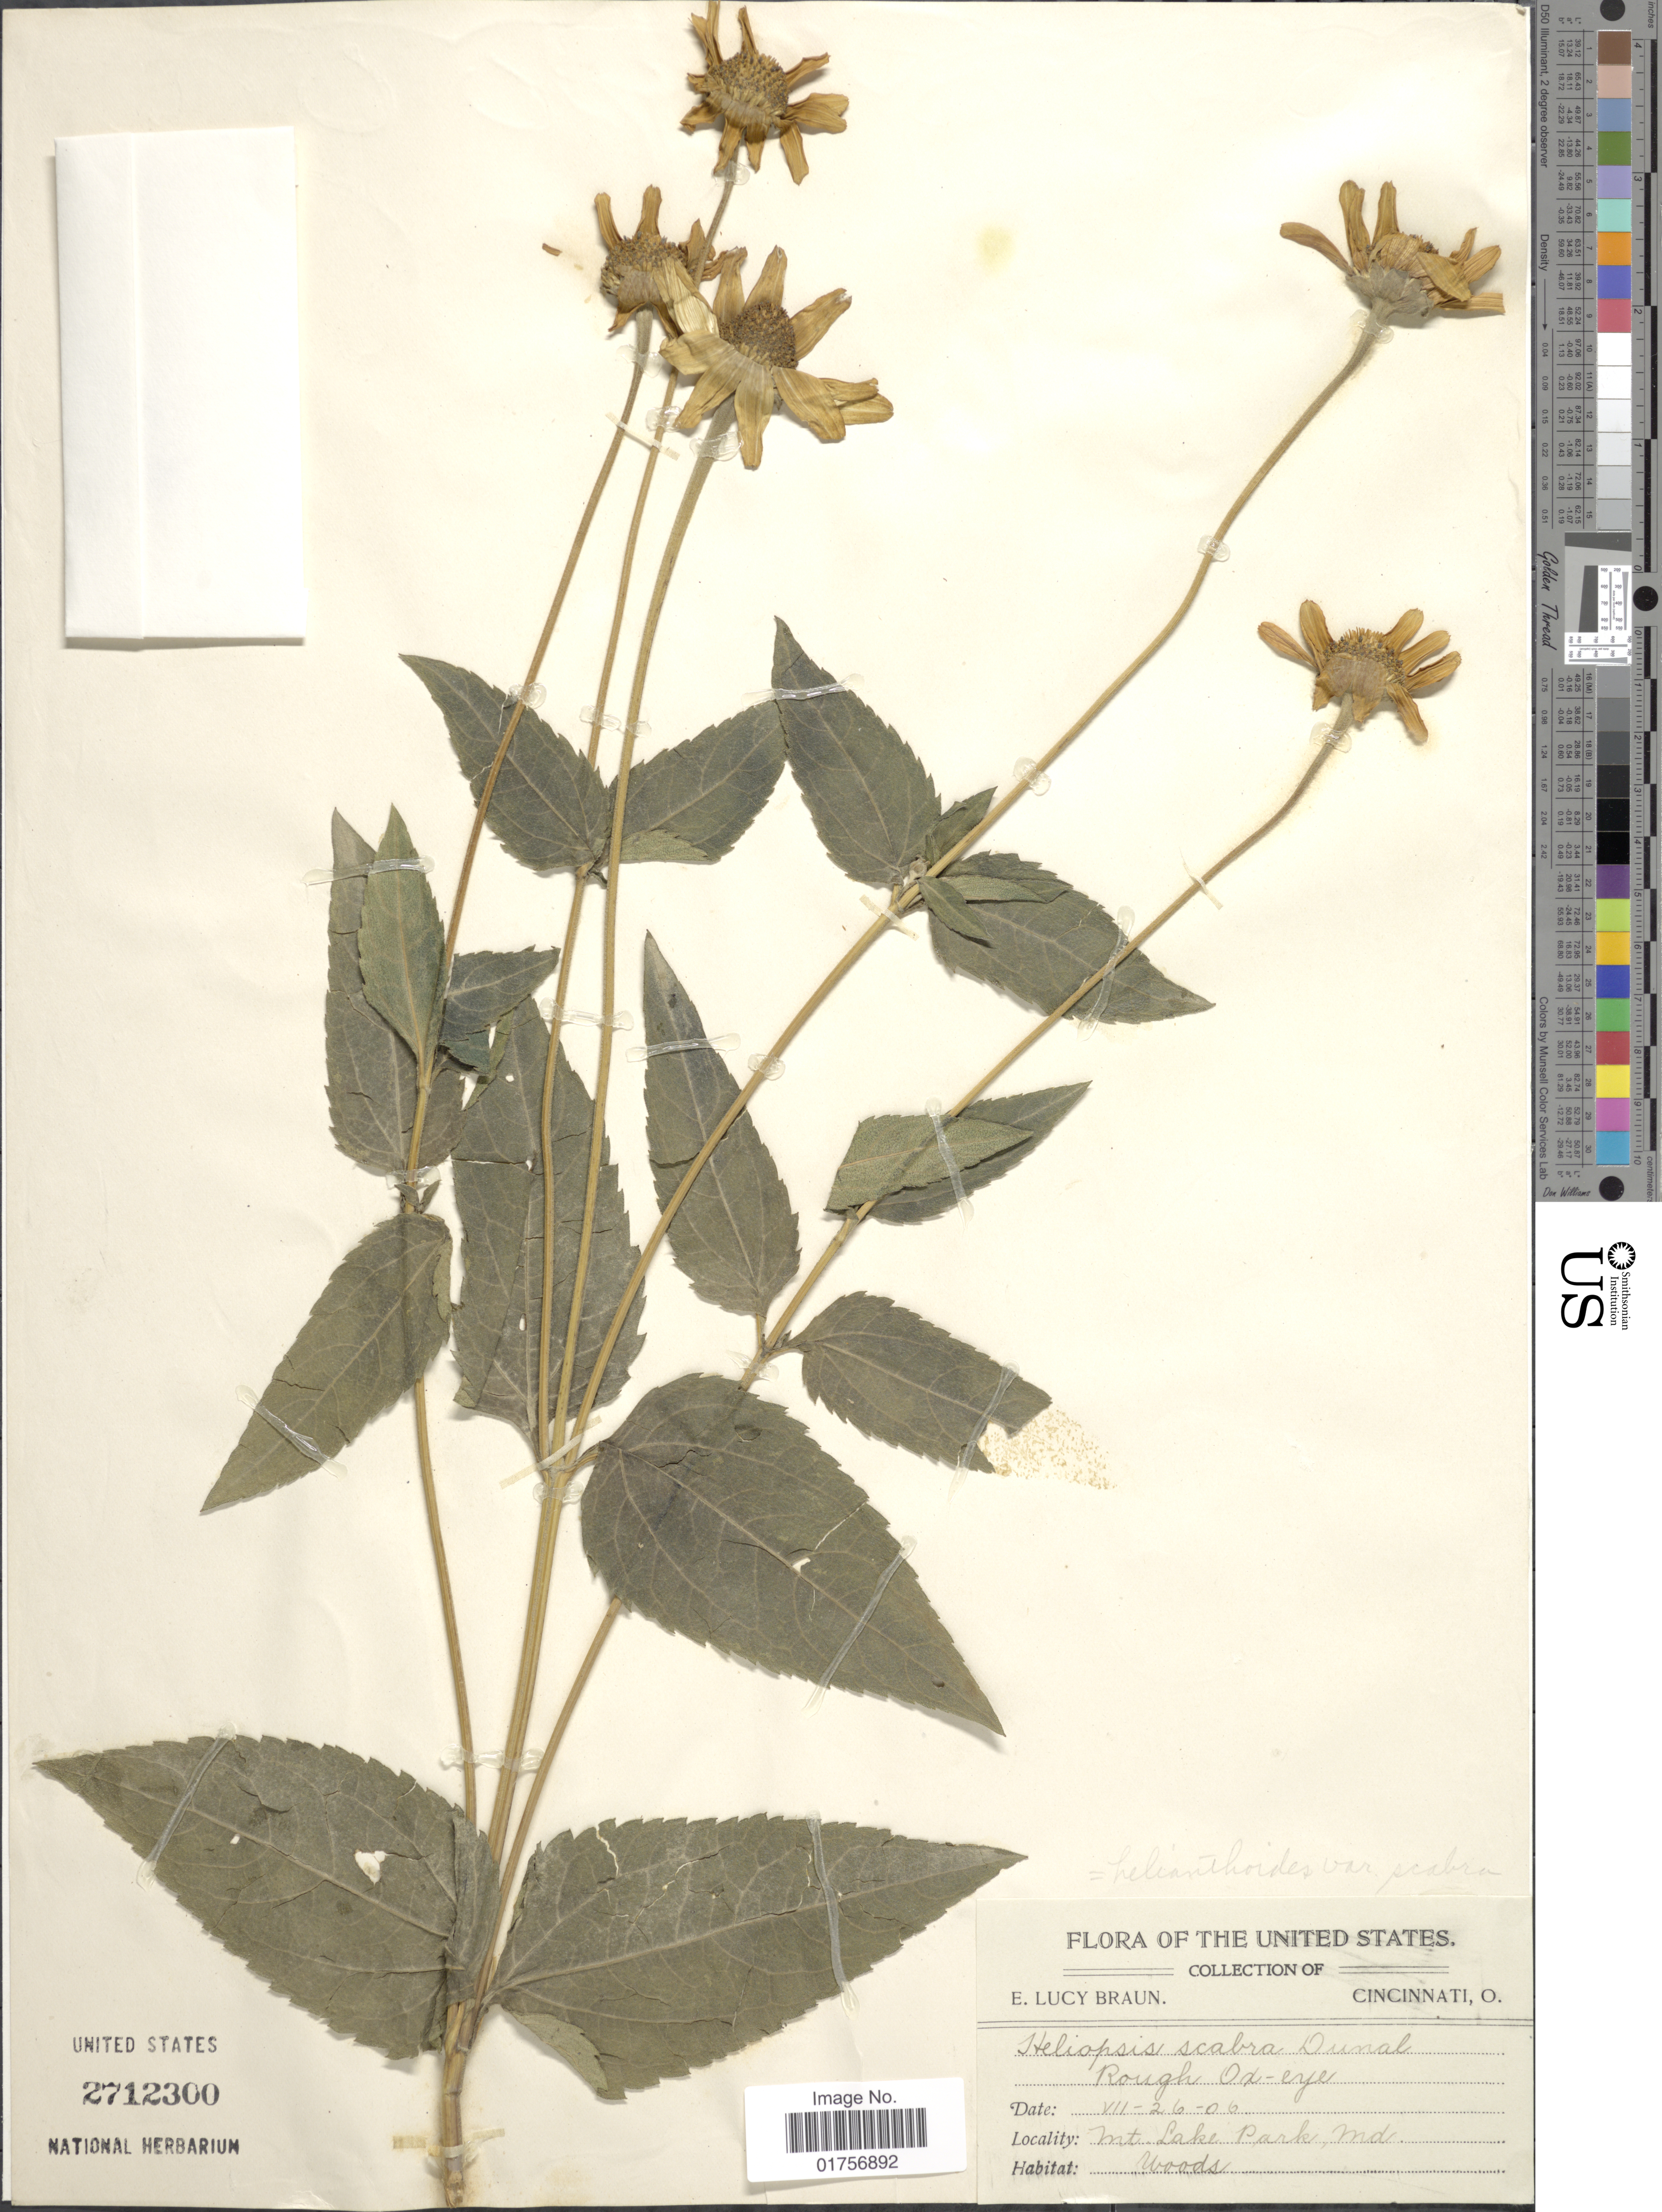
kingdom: Plantae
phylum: Tracheophyta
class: Magnoliopsida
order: Asterales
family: Asteraceae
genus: Heliopsis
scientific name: Heliopsis helianthoides var. scabra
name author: (Dunal) T.R. Fisher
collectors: E. L. Braun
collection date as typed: Transcribed d/m/y: 26/7/06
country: United States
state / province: Maryland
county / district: Garrett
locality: Mt. Lake Park, Md.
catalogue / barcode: US 2712300